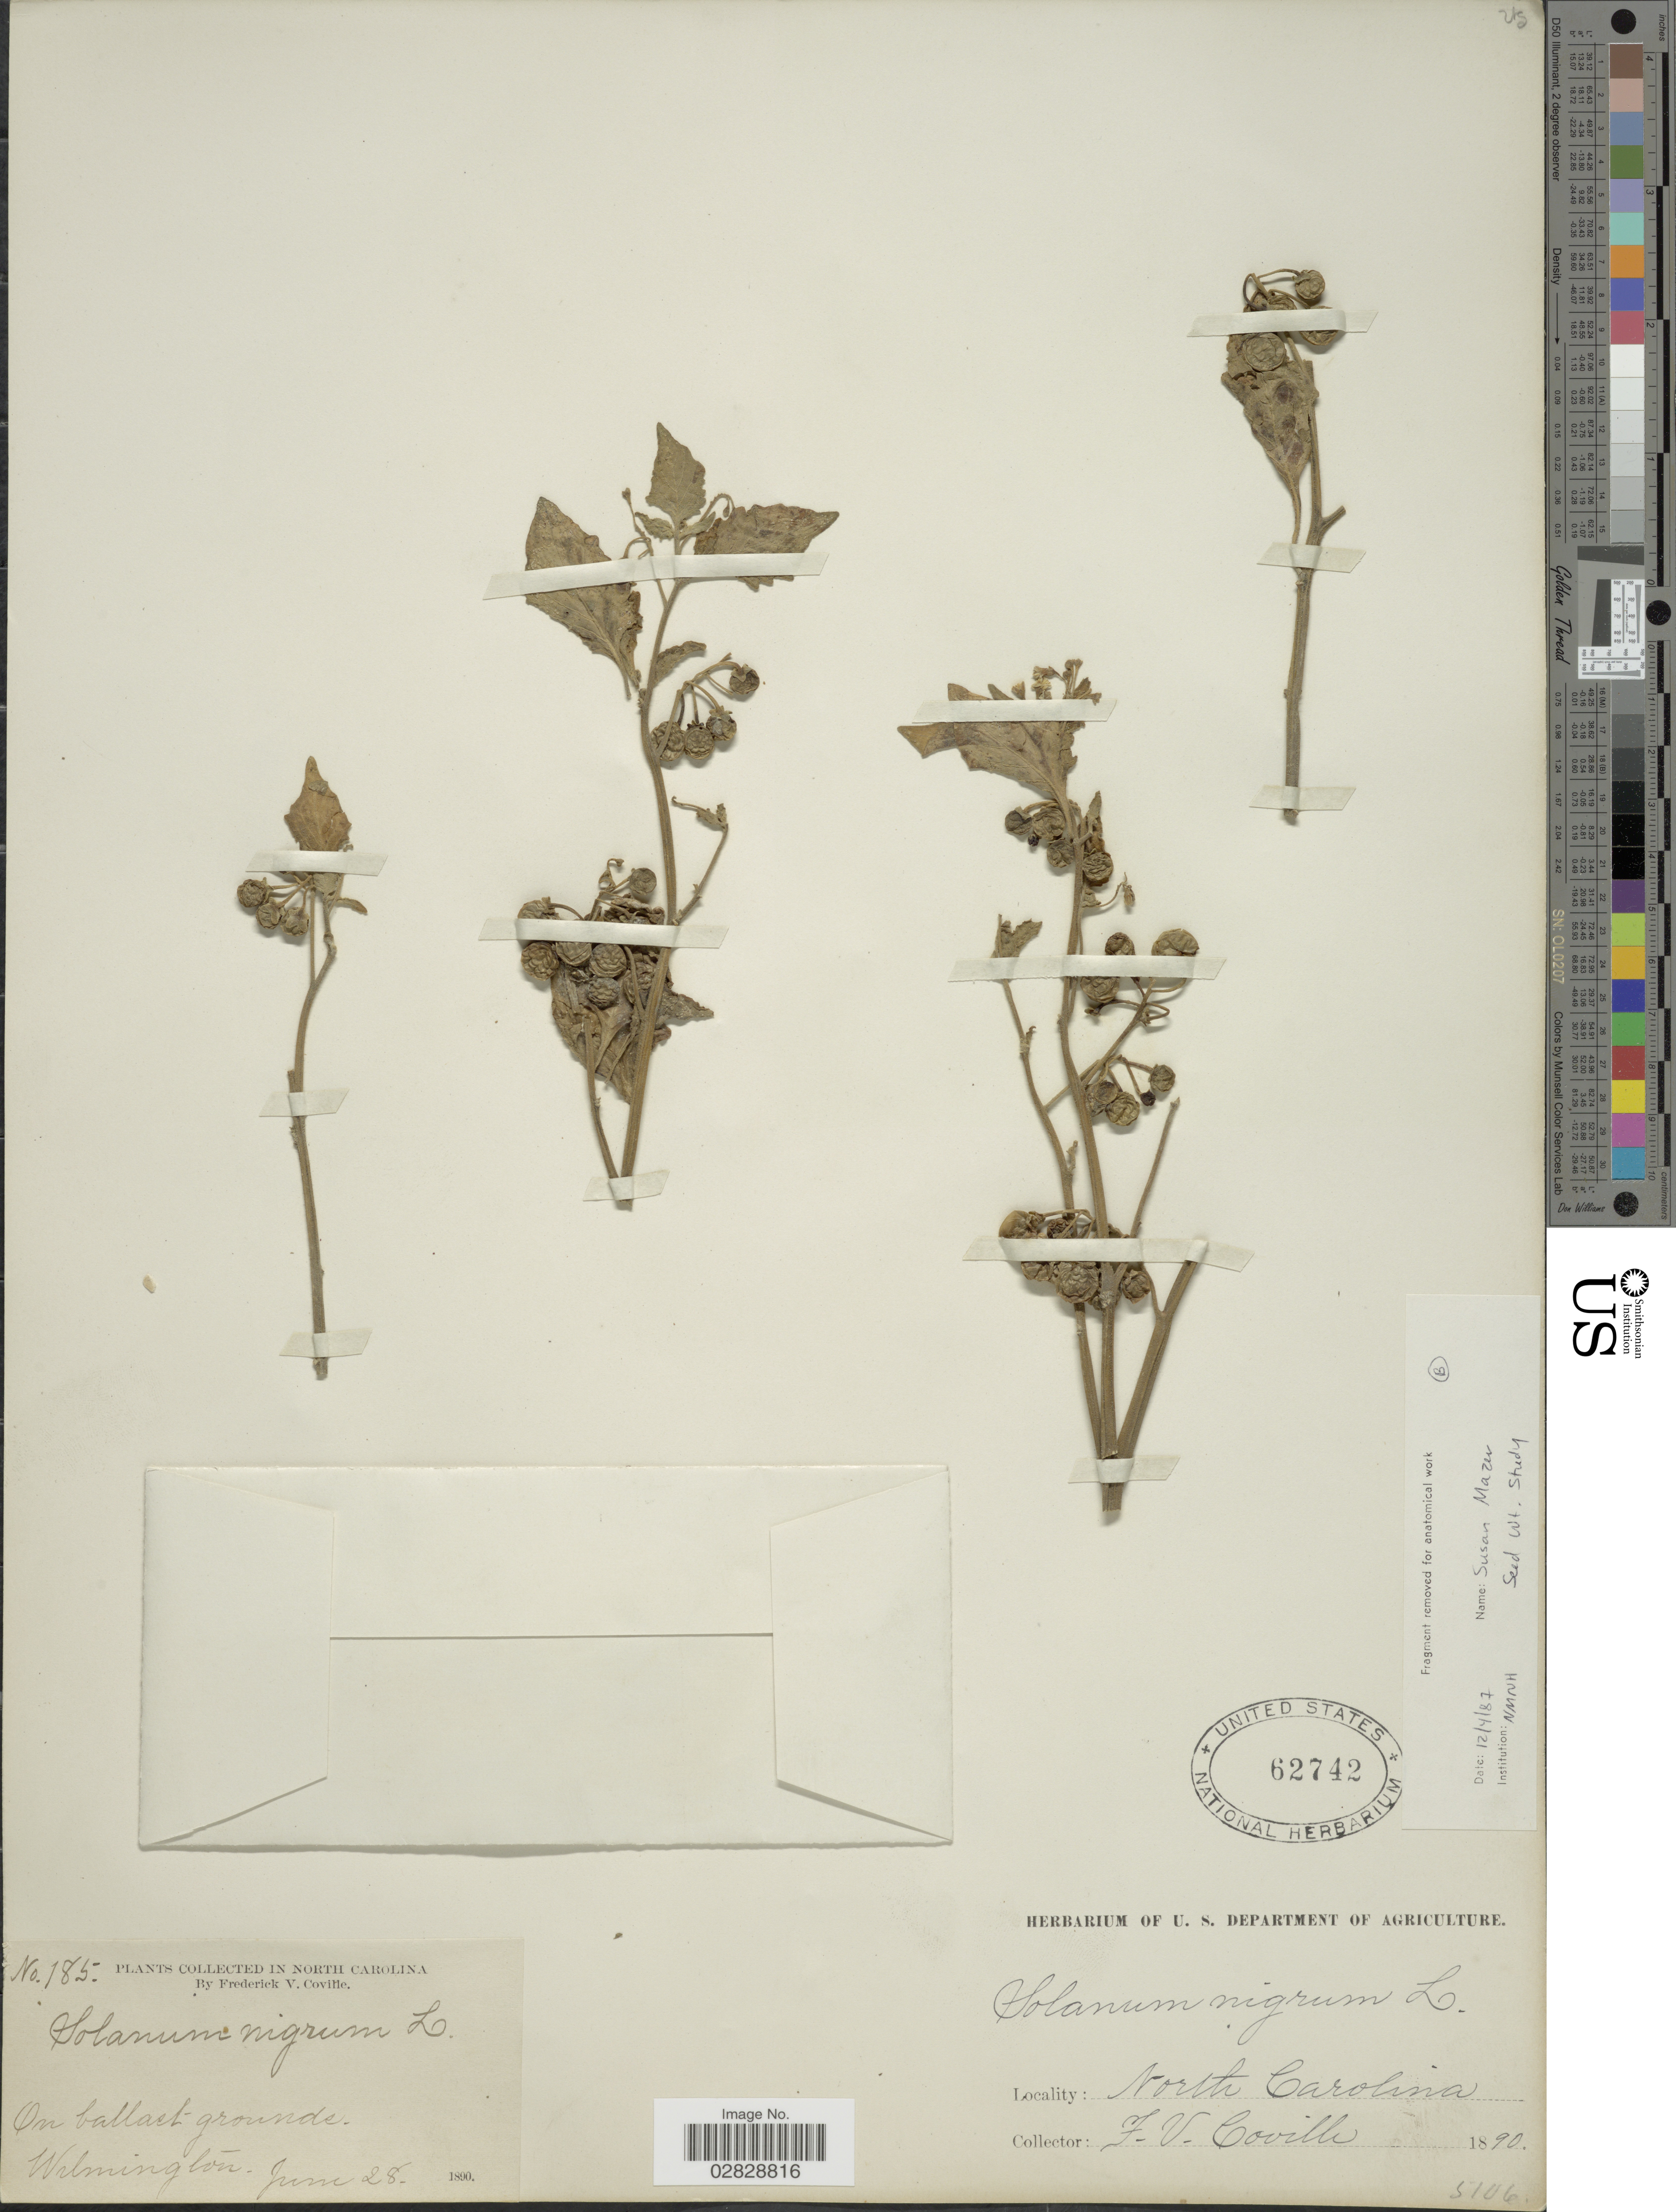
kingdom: Plantae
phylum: Tracheophyta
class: Magnoliopsida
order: Solanales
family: Solanaceae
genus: Solanum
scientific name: Solanum nigrum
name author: L.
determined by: Knapp, S. D.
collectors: F. V. Coville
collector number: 185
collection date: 1890-06-28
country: United States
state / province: North Carolina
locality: Wilmington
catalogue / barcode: US 62742